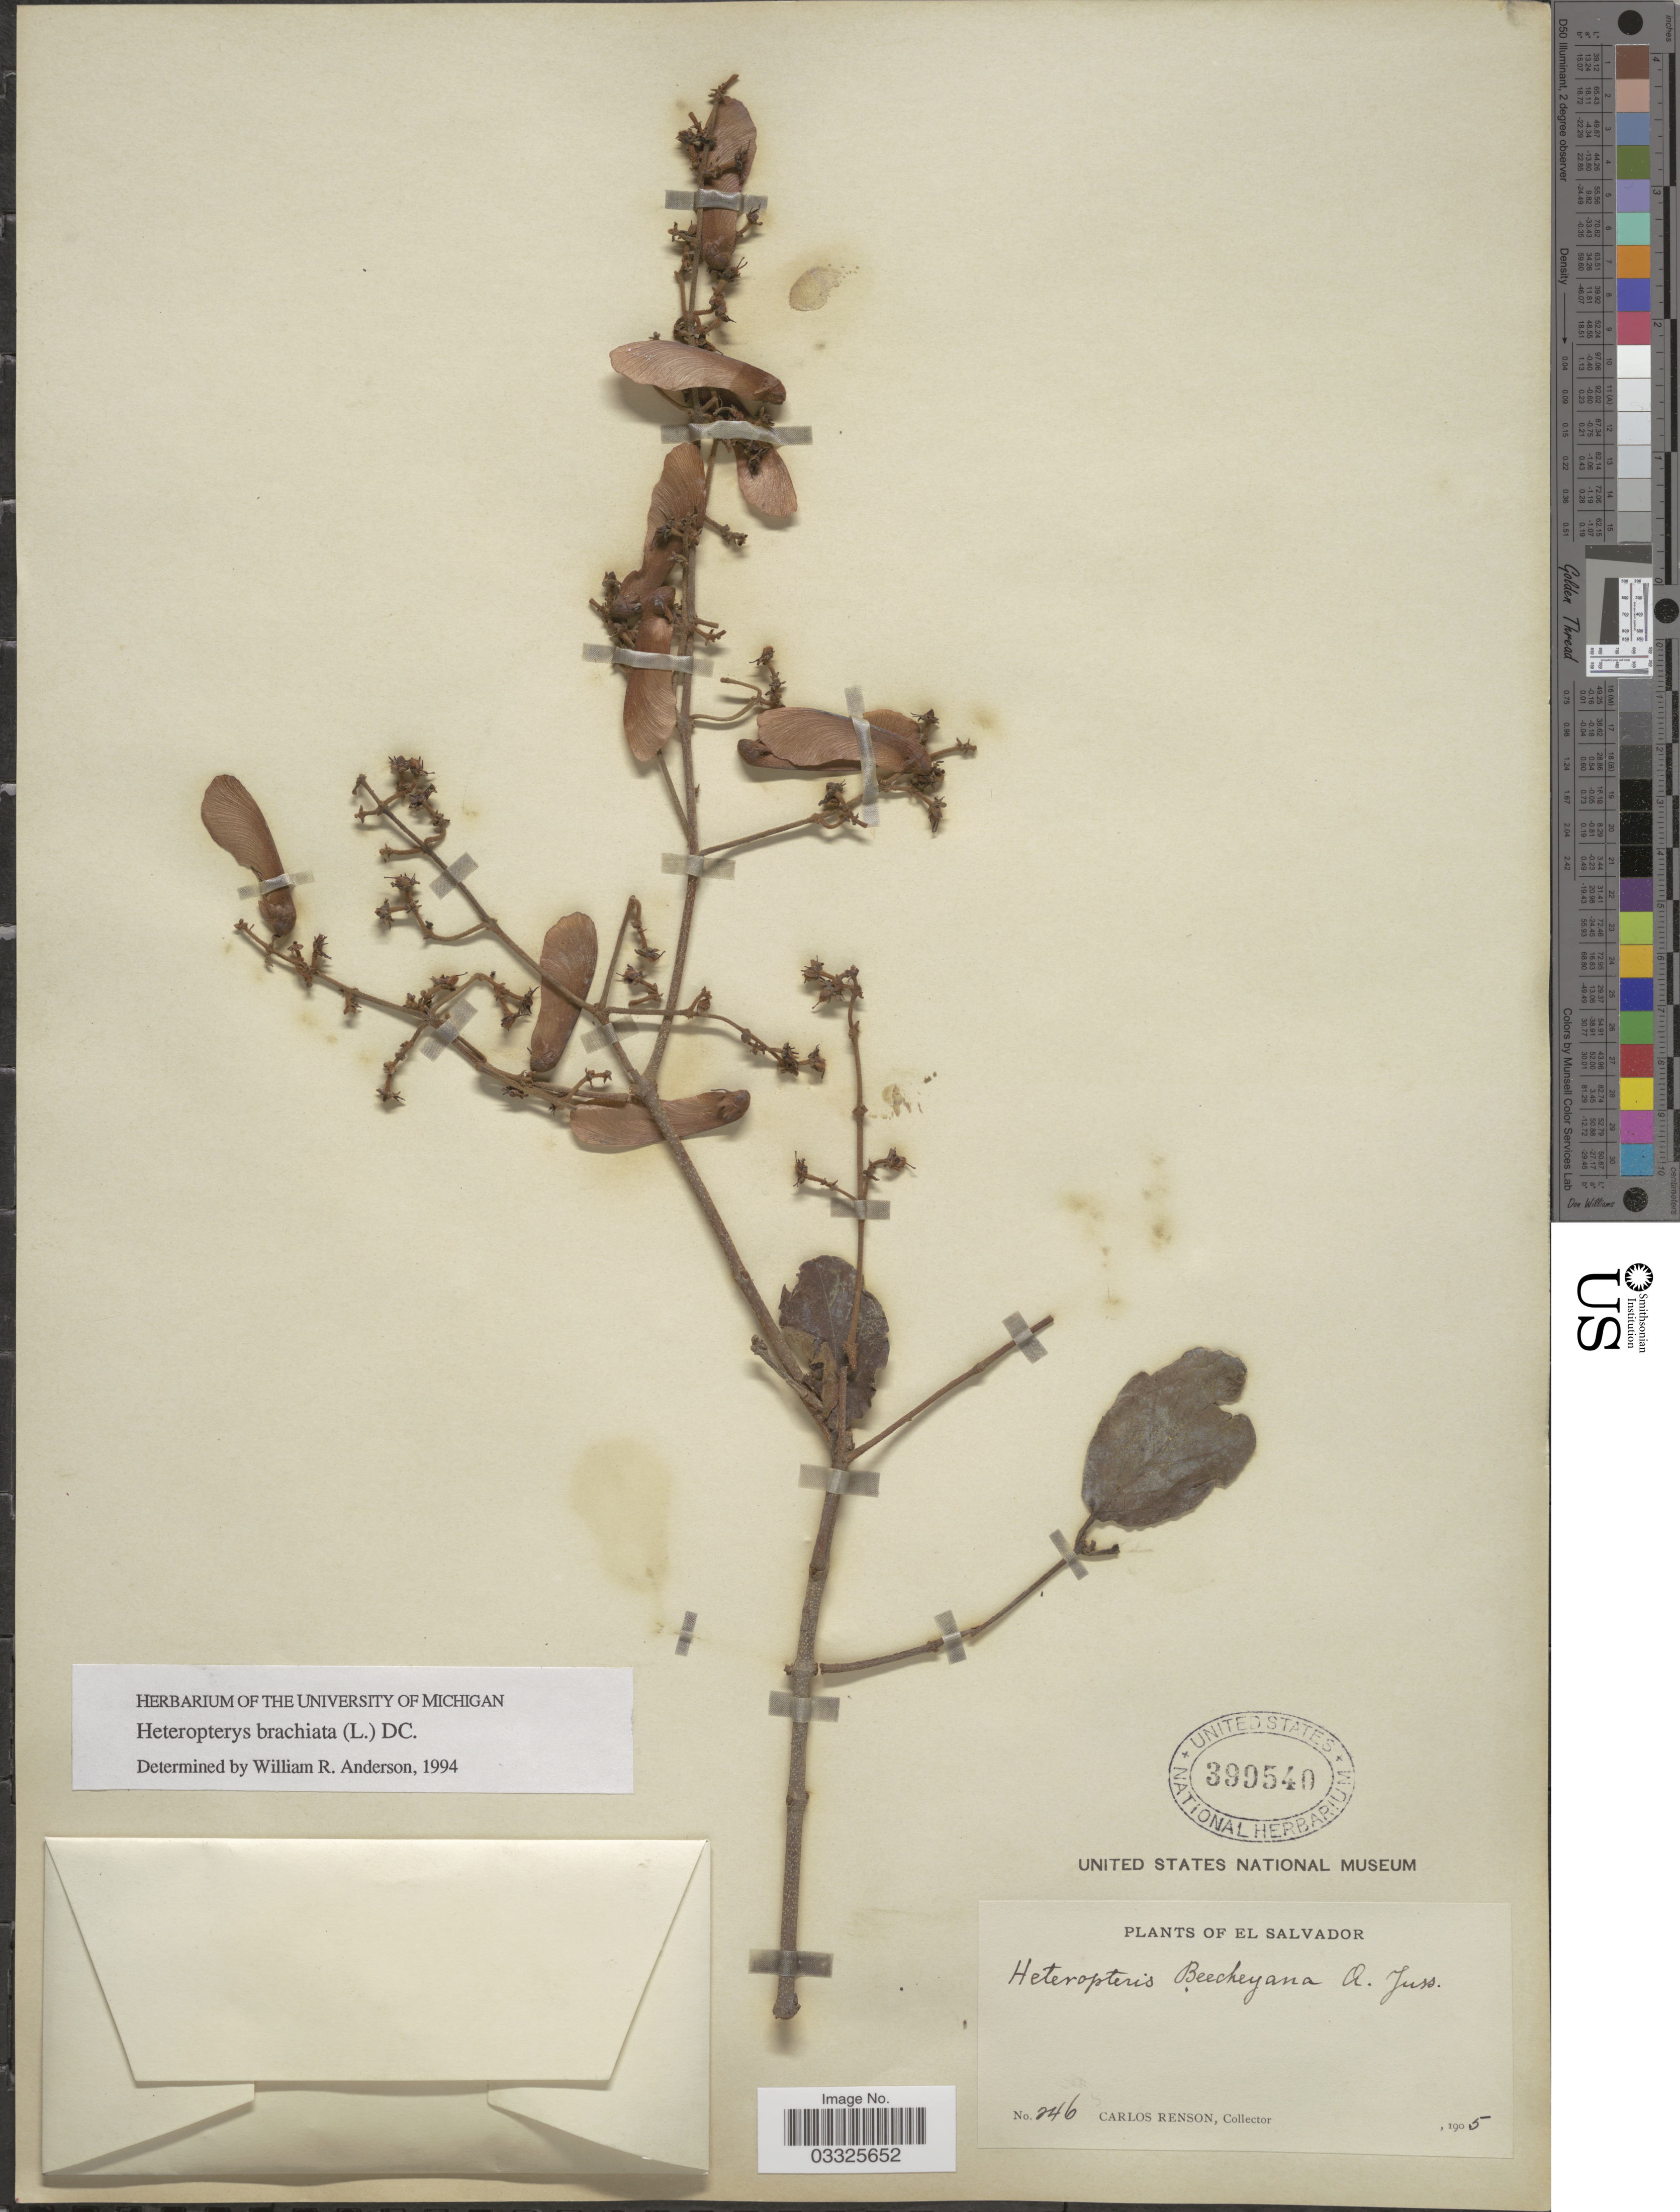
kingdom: Plantae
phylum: Tracheophyta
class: Magnoliopsida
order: Malpighiales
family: Malpighiaceae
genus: Heteropterys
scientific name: Heteropterys brachiata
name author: (L.) DC.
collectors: C. Renson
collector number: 246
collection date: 1905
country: El Salvador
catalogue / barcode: US 399540